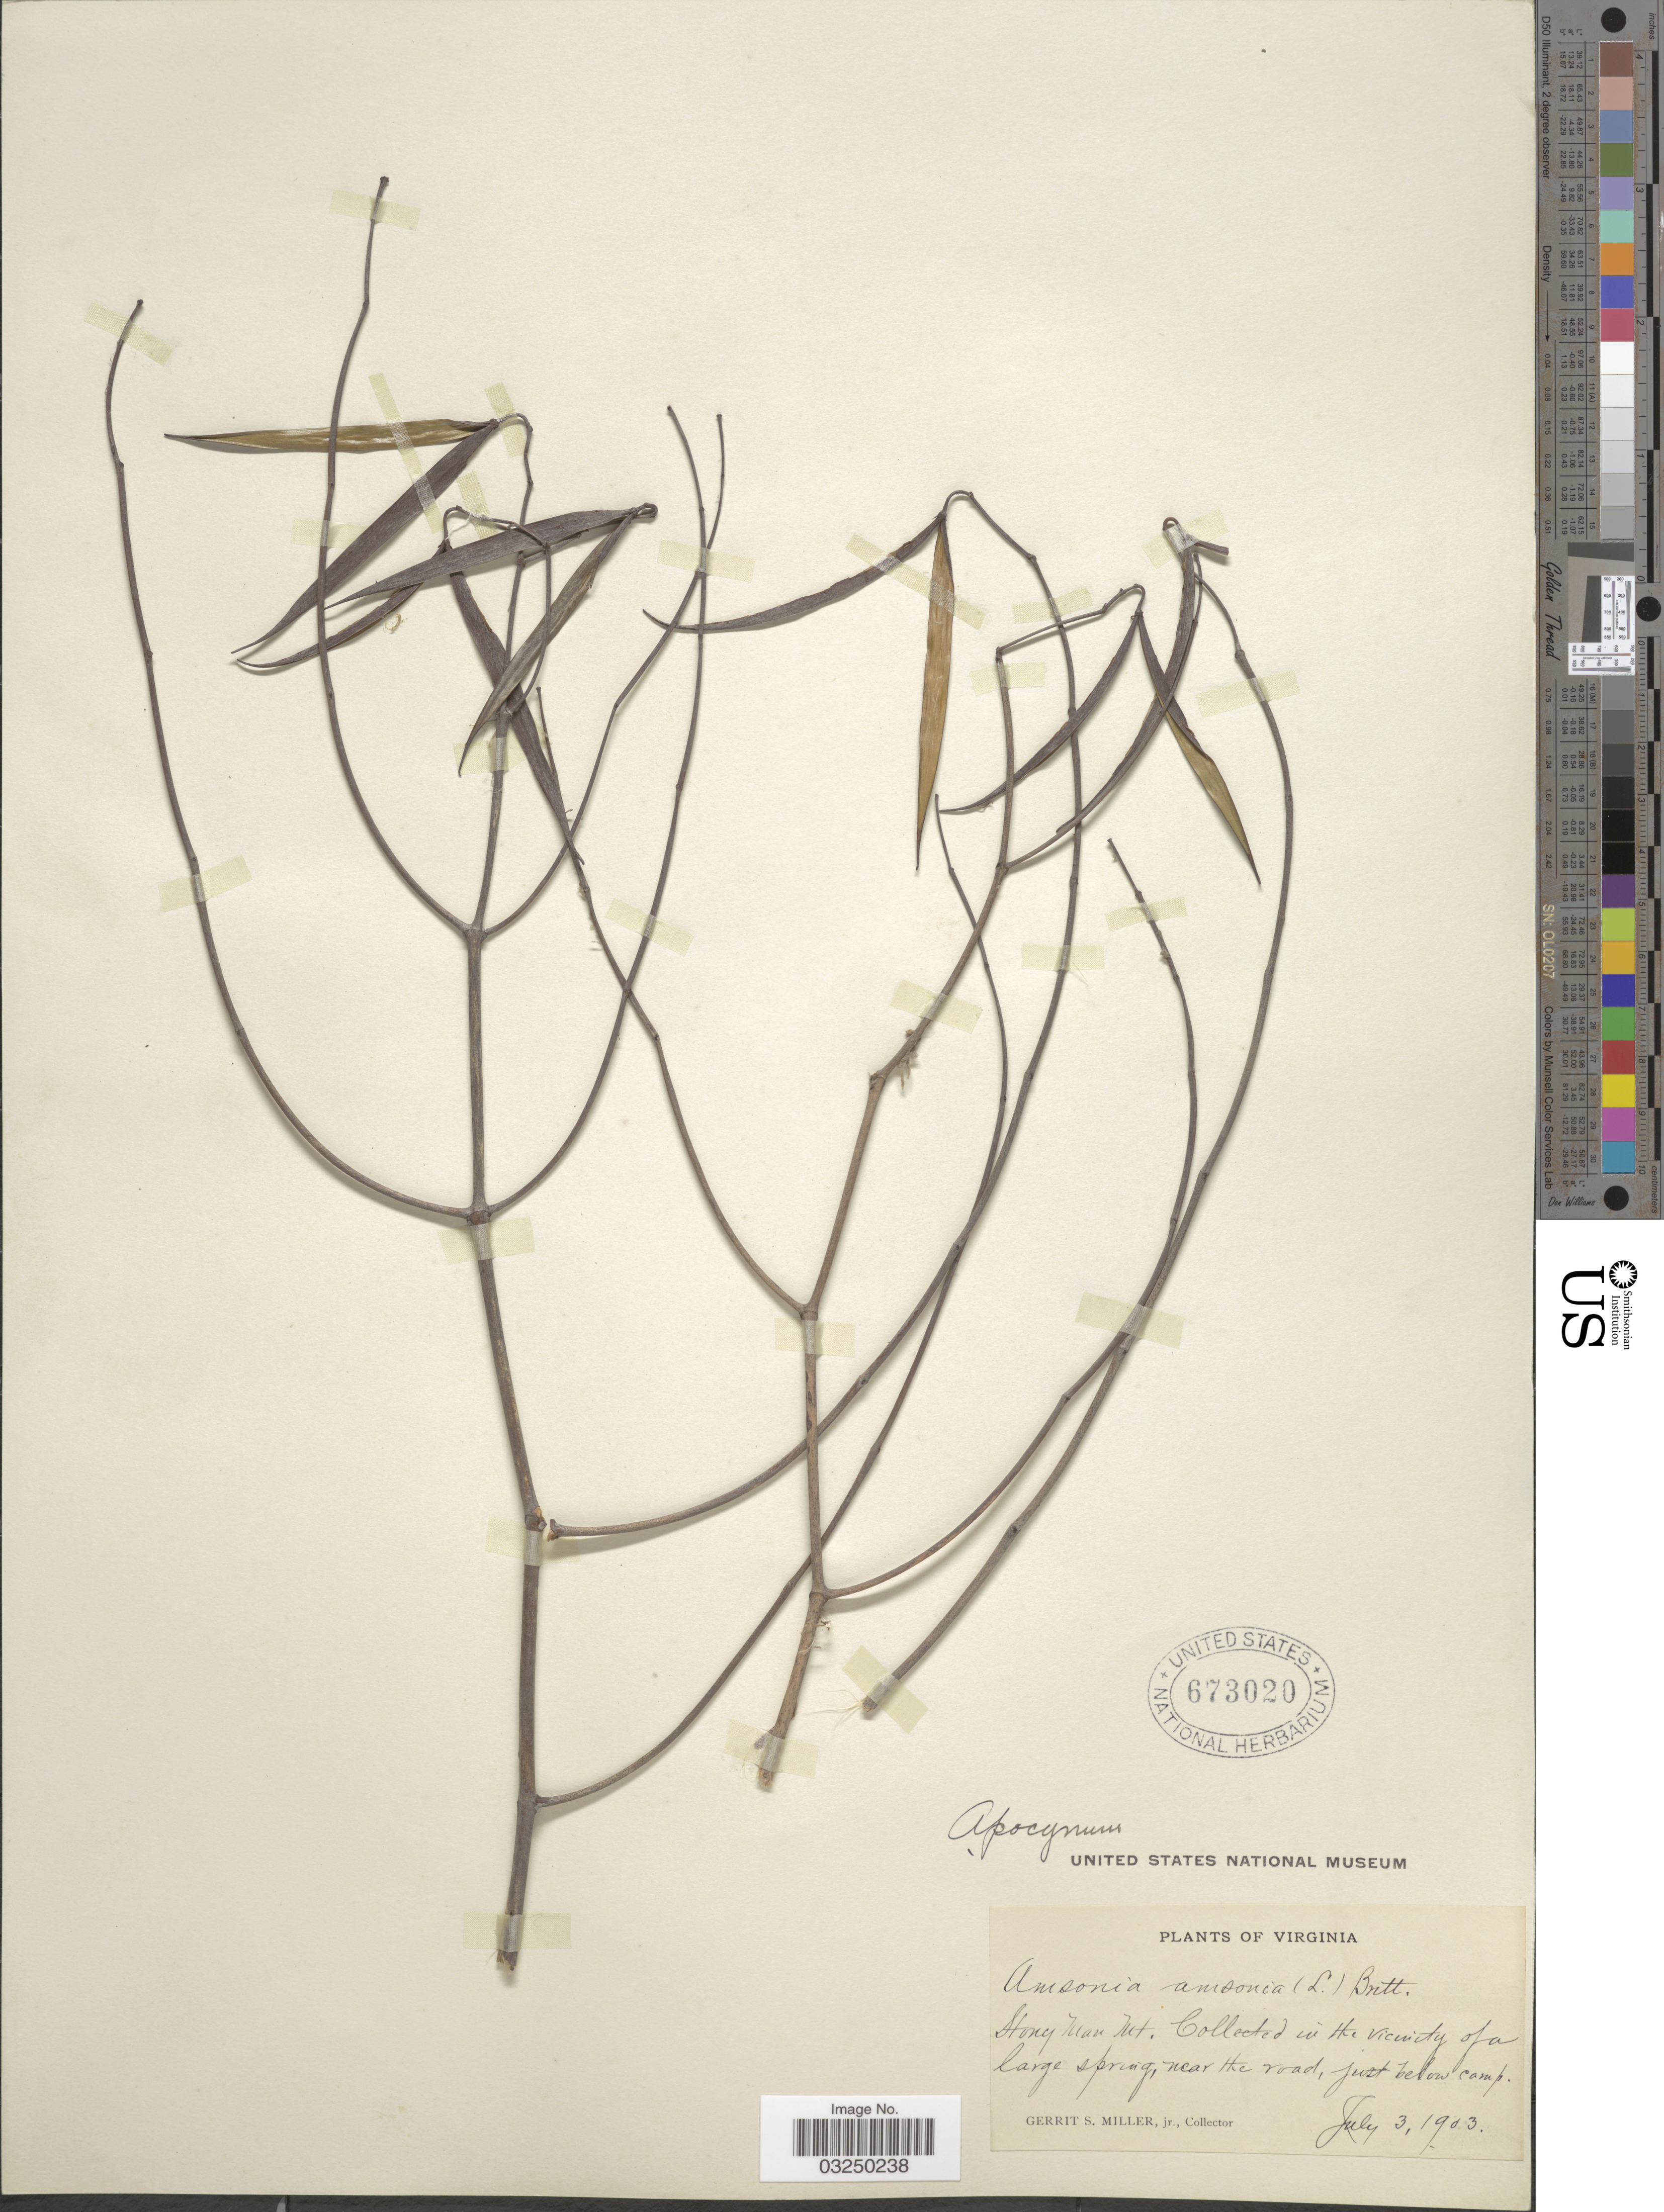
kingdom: Plantae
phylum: Tracheophyta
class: Magnoliopsida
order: Gentianales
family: Apocynaceae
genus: Apocynum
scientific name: Apocynum sp.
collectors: G. S. Miller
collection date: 1903-07-03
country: United States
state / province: Virginia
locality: Stony Man Mt., in the vicinity of a large spring, near the road, just below camp.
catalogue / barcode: US 673020